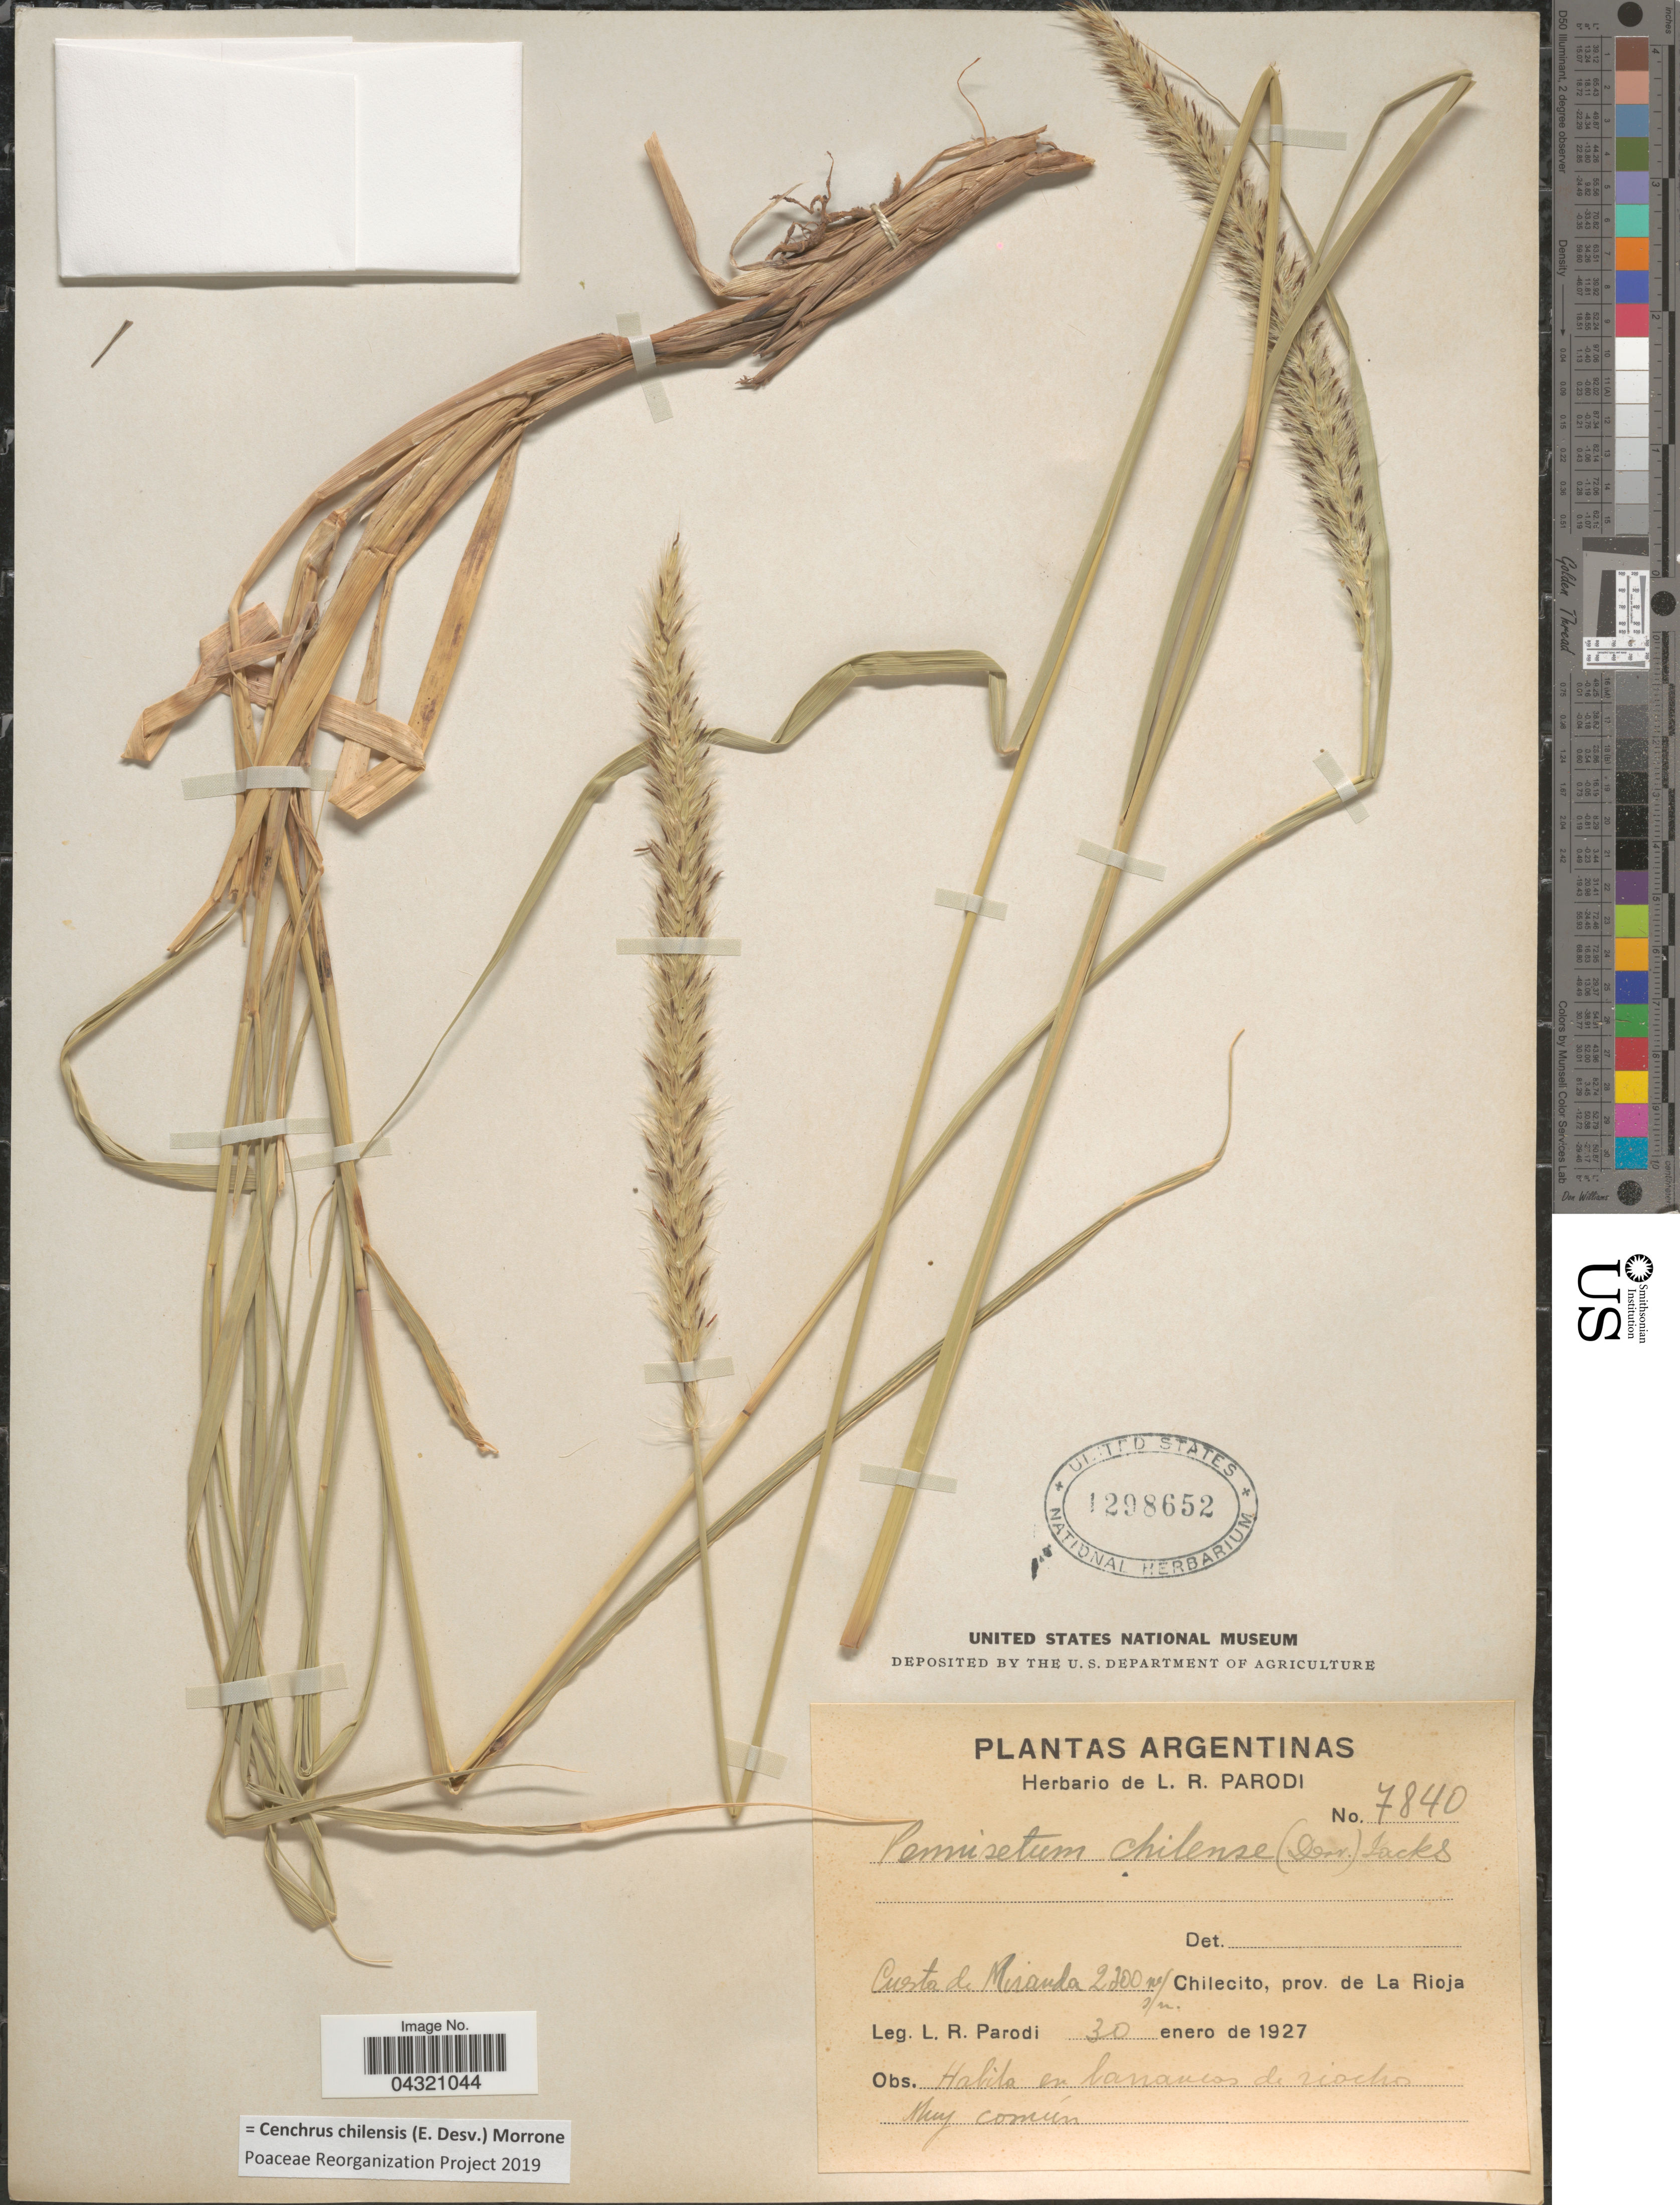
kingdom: Plantae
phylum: Tracheophyta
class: Liliopsida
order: Poales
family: Poaceae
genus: Cenchrus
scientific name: Cenchrus chilensis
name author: (É. Desv.) Morrone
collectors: L. R. Parodi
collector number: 7840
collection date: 1927-01-30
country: Argentina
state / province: La Rioja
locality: Cuesta de Miranda, Chilecito.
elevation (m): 2300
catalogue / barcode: US 1298652